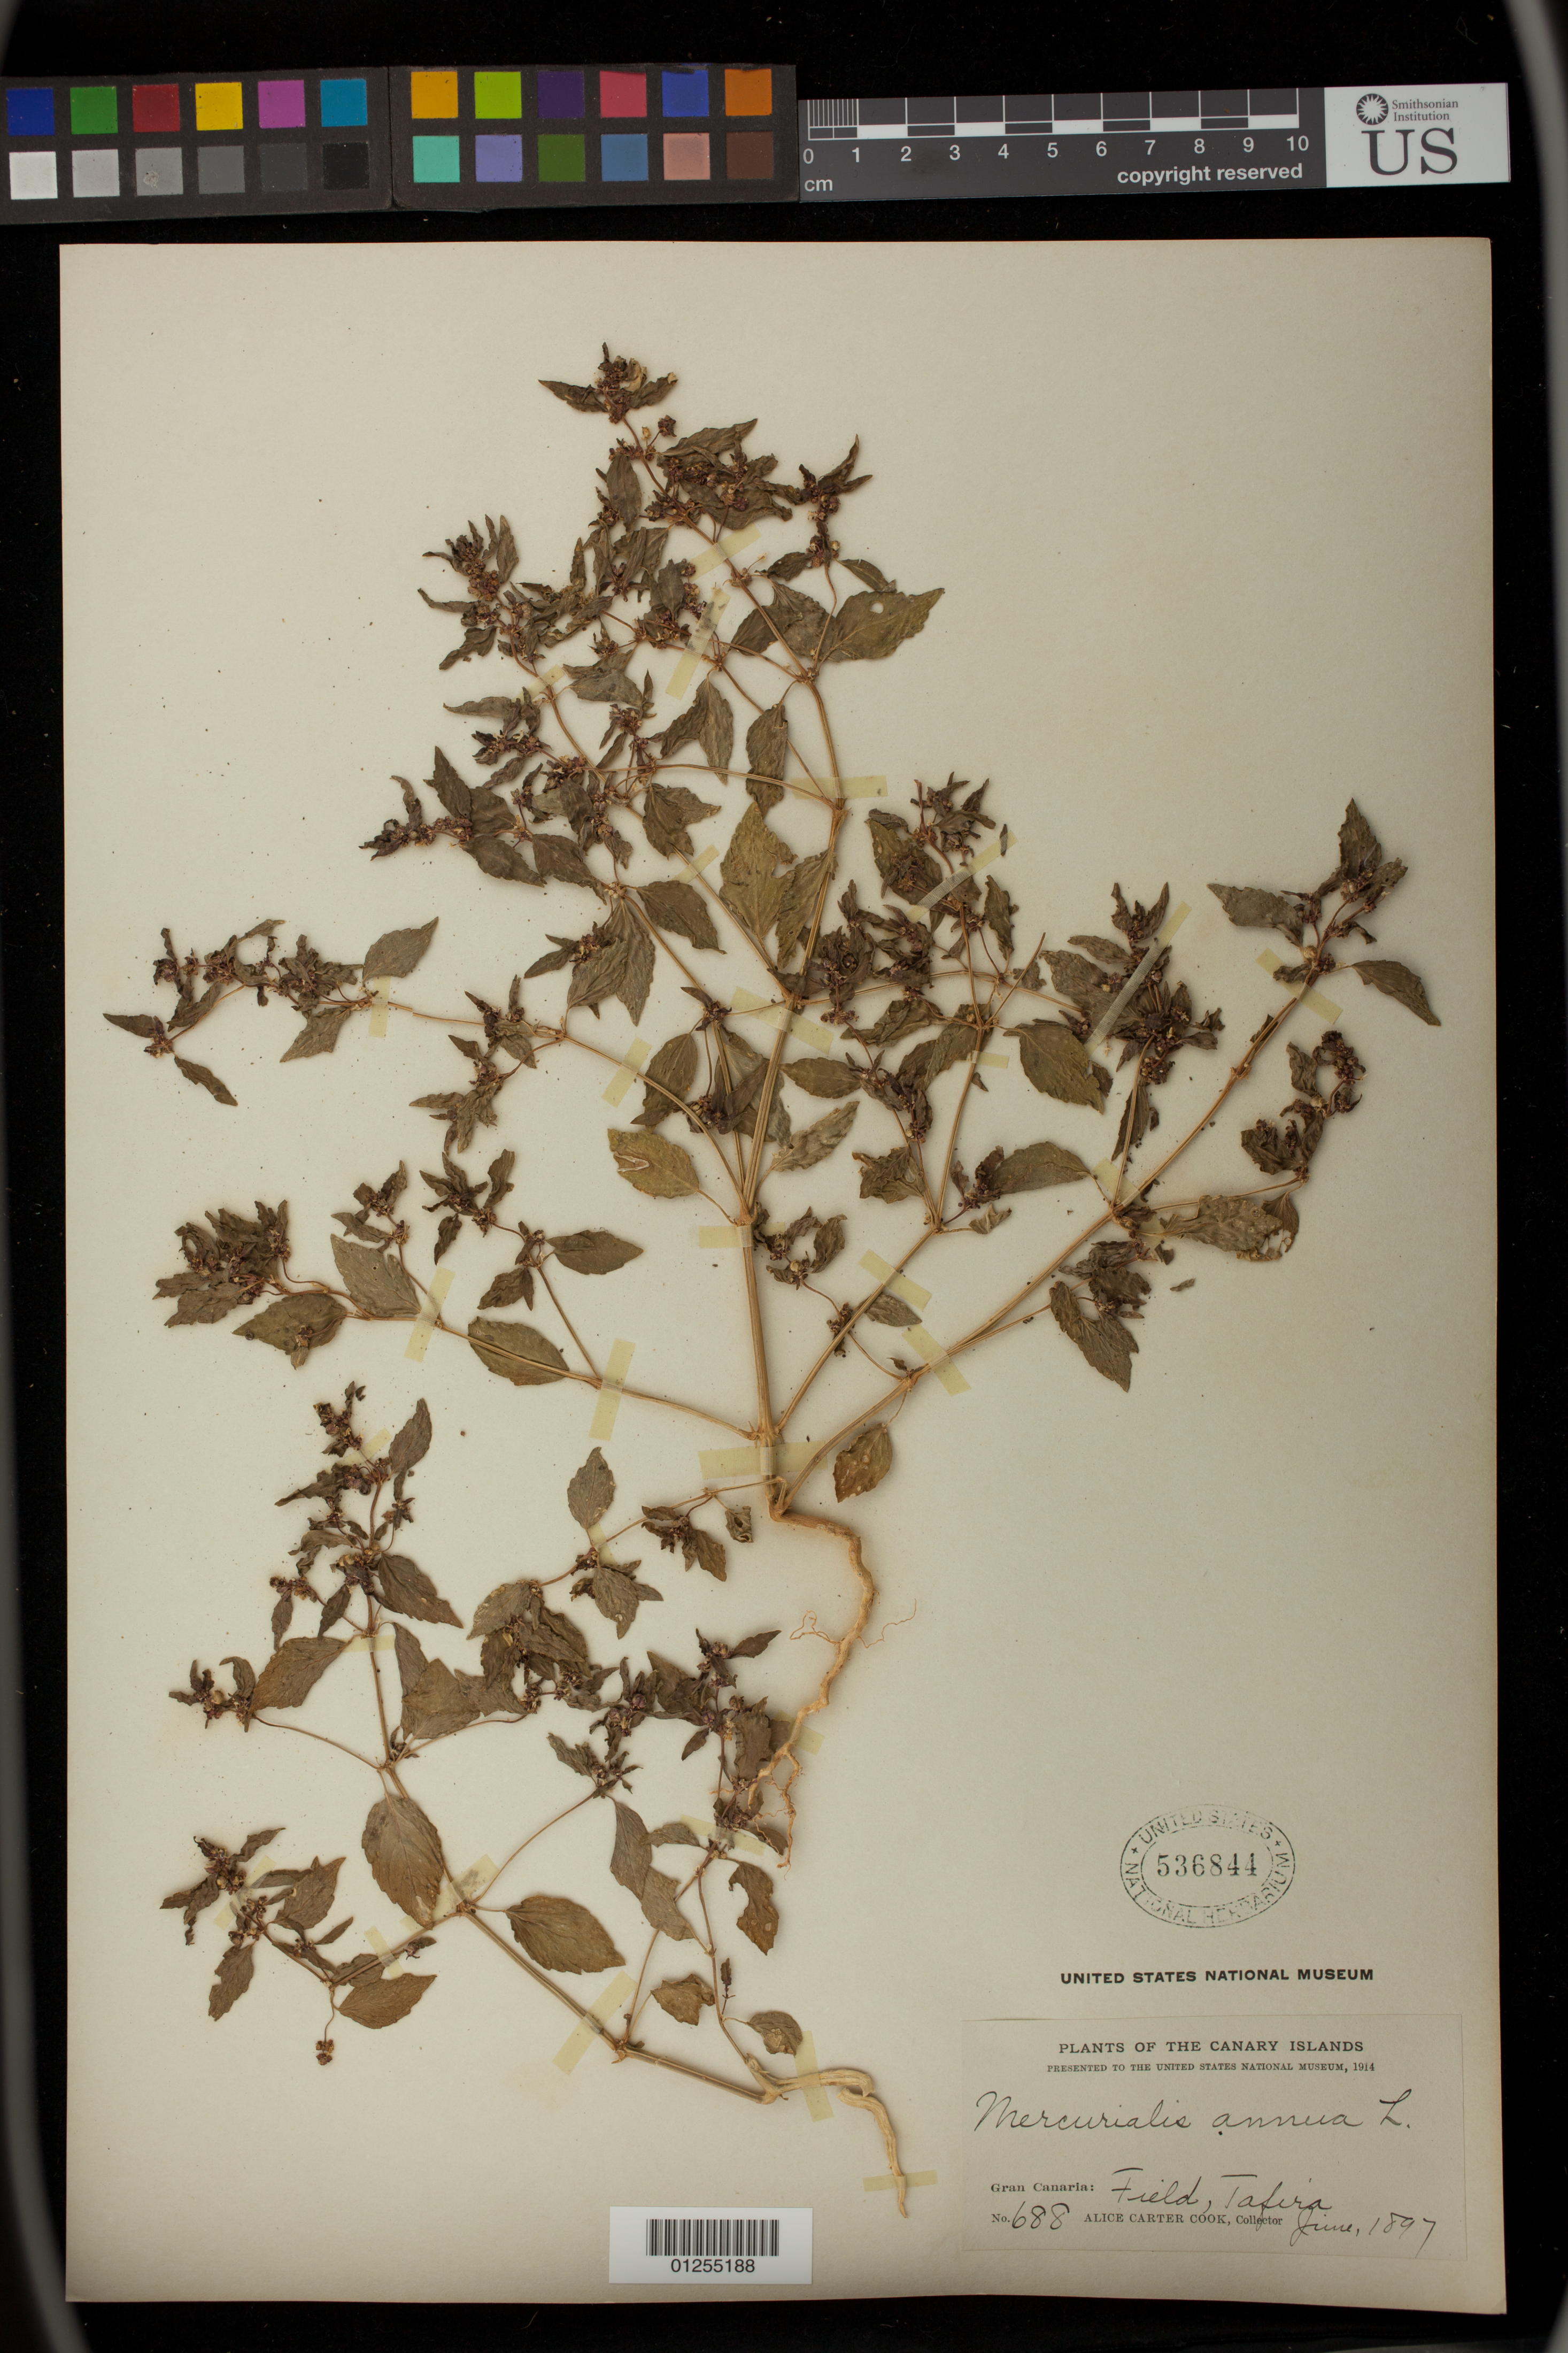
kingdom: Plantae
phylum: Tracheophyta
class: Magnoliopsida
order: Malpighiales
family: Euphorbiaceae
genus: Mercurialis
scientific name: Mercurialis annua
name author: L.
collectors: Alice C. Cook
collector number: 688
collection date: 1897-06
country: Spain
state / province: Canarias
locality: Gran Canaria, Field, Tafira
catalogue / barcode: US 536844